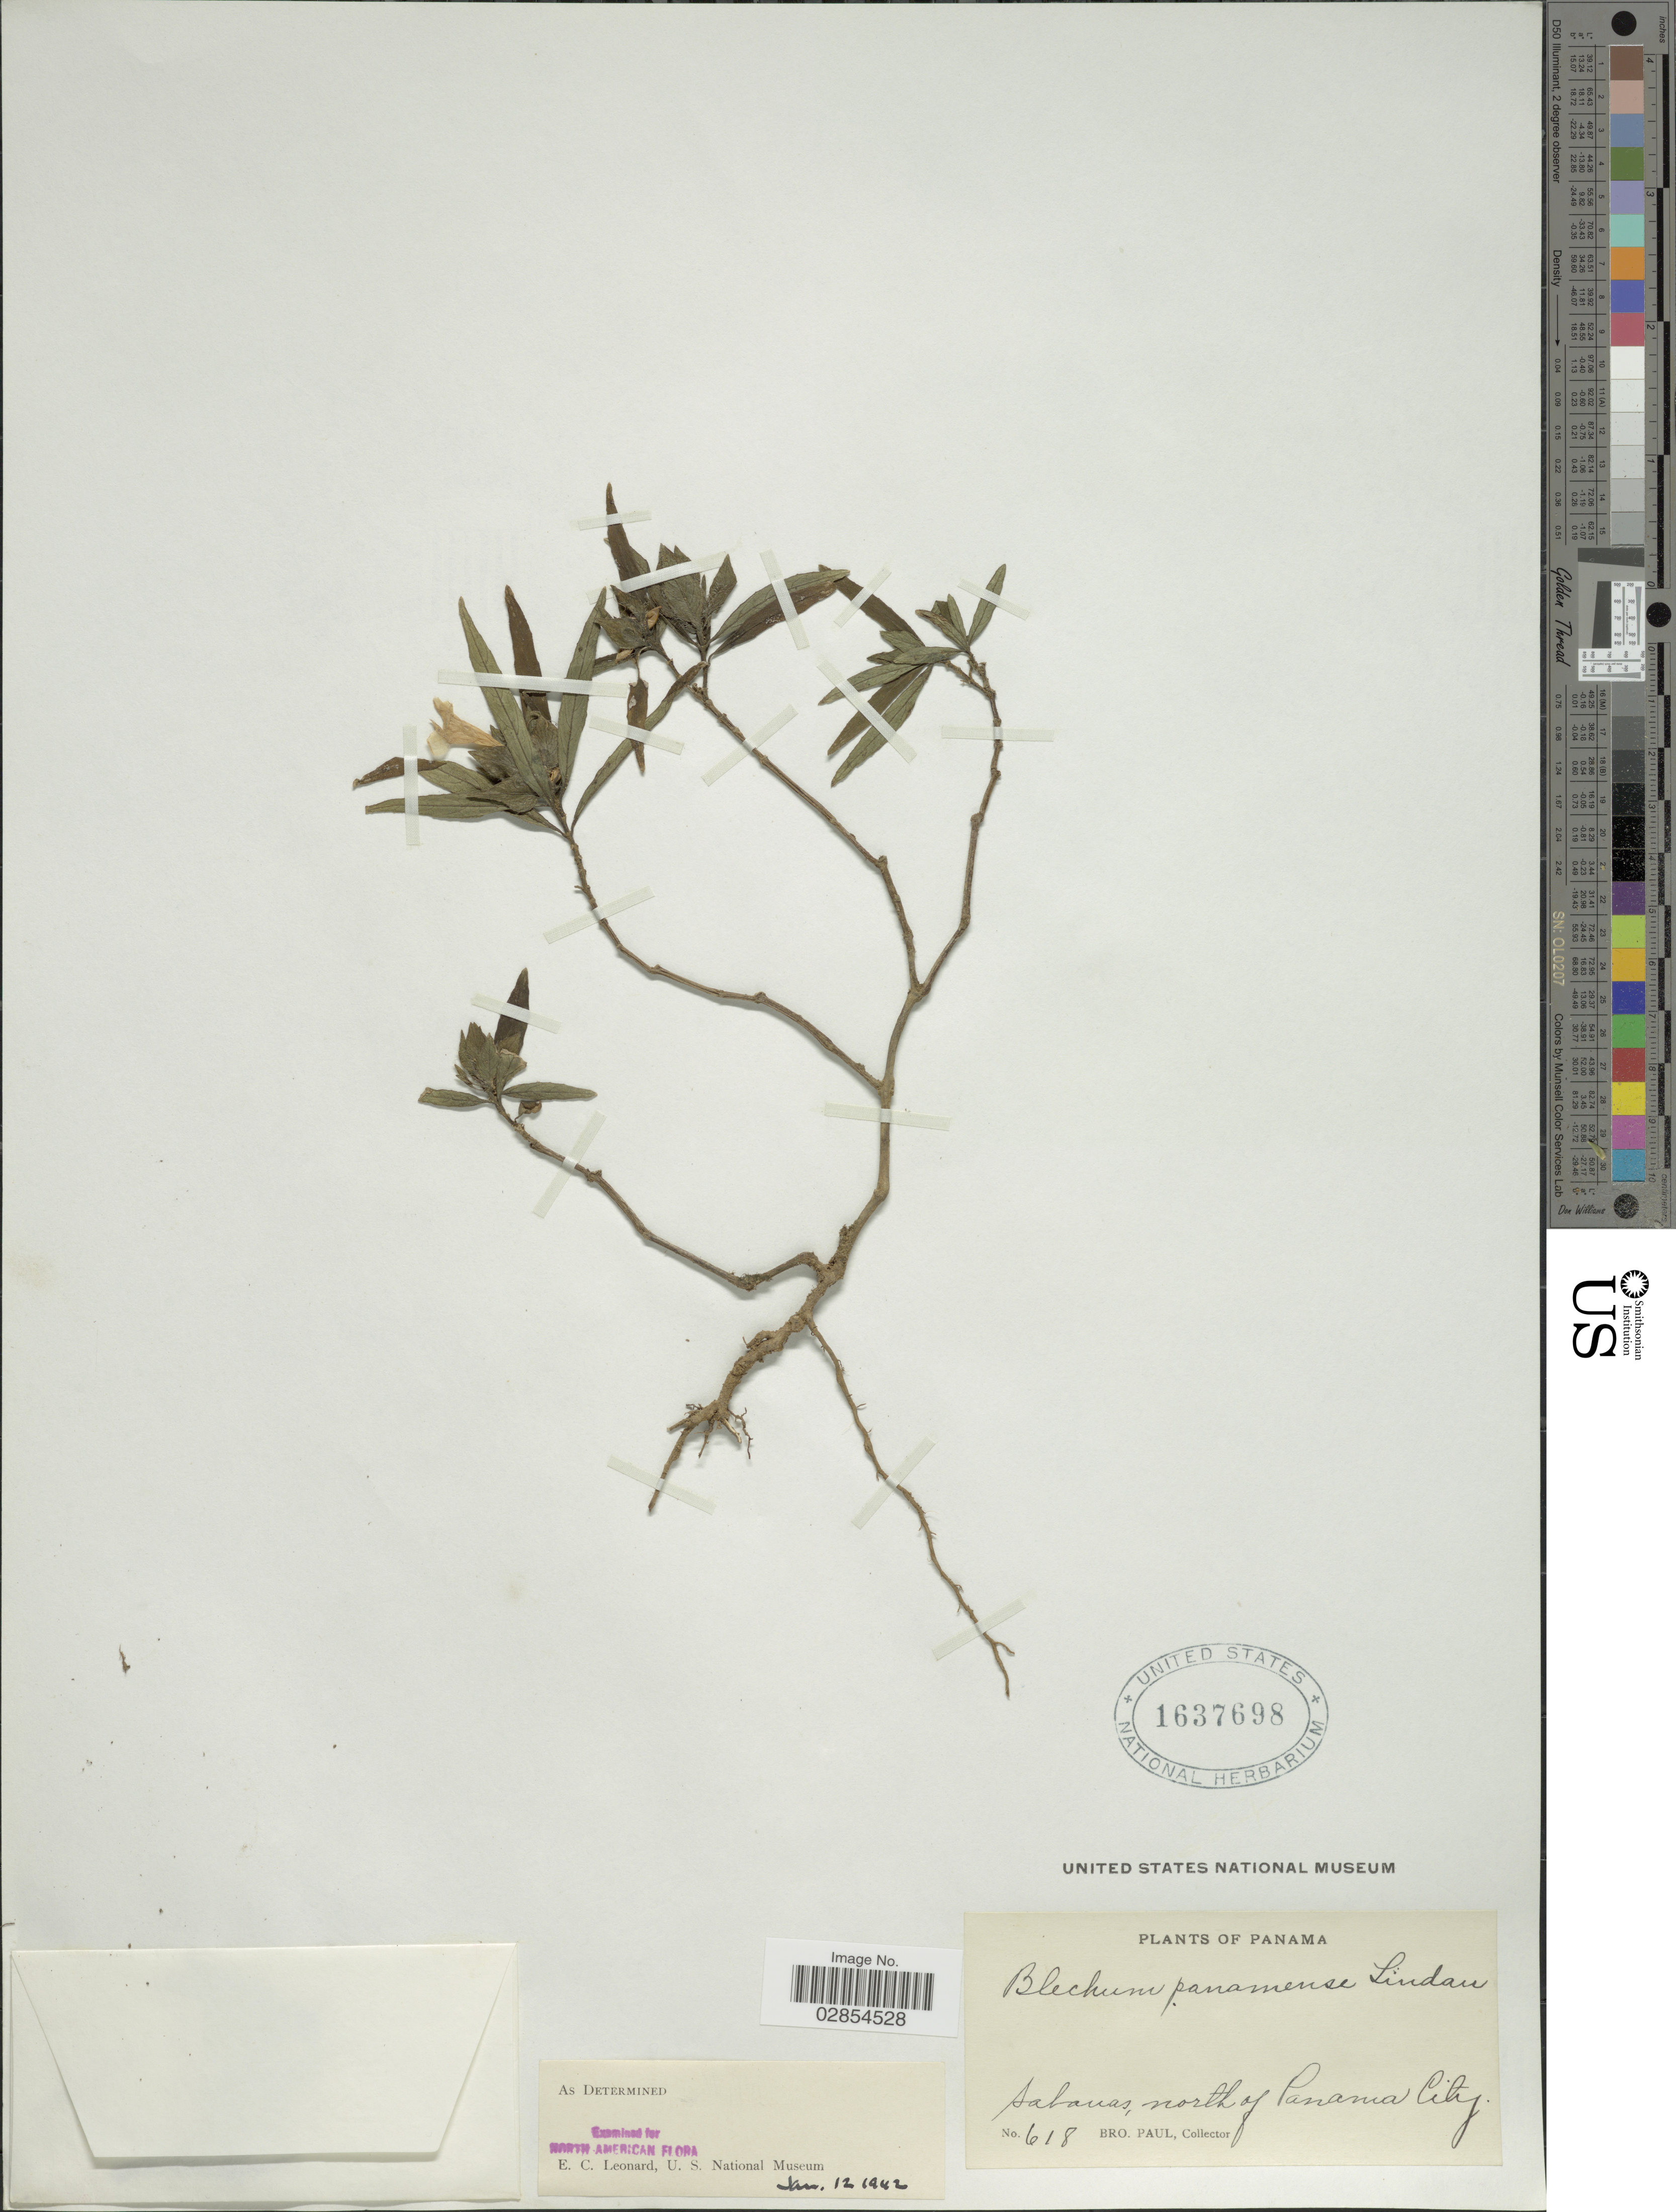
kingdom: Plantae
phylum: Tracheophyta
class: Magnoliopsida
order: Lamiales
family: Acanthaceae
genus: Blechum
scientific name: Blechum panamense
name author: Lindau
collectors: B. Paul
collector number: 618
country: Panama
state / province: Panamá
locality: Sabanas, north of Panama City.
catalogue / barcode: US 1637698